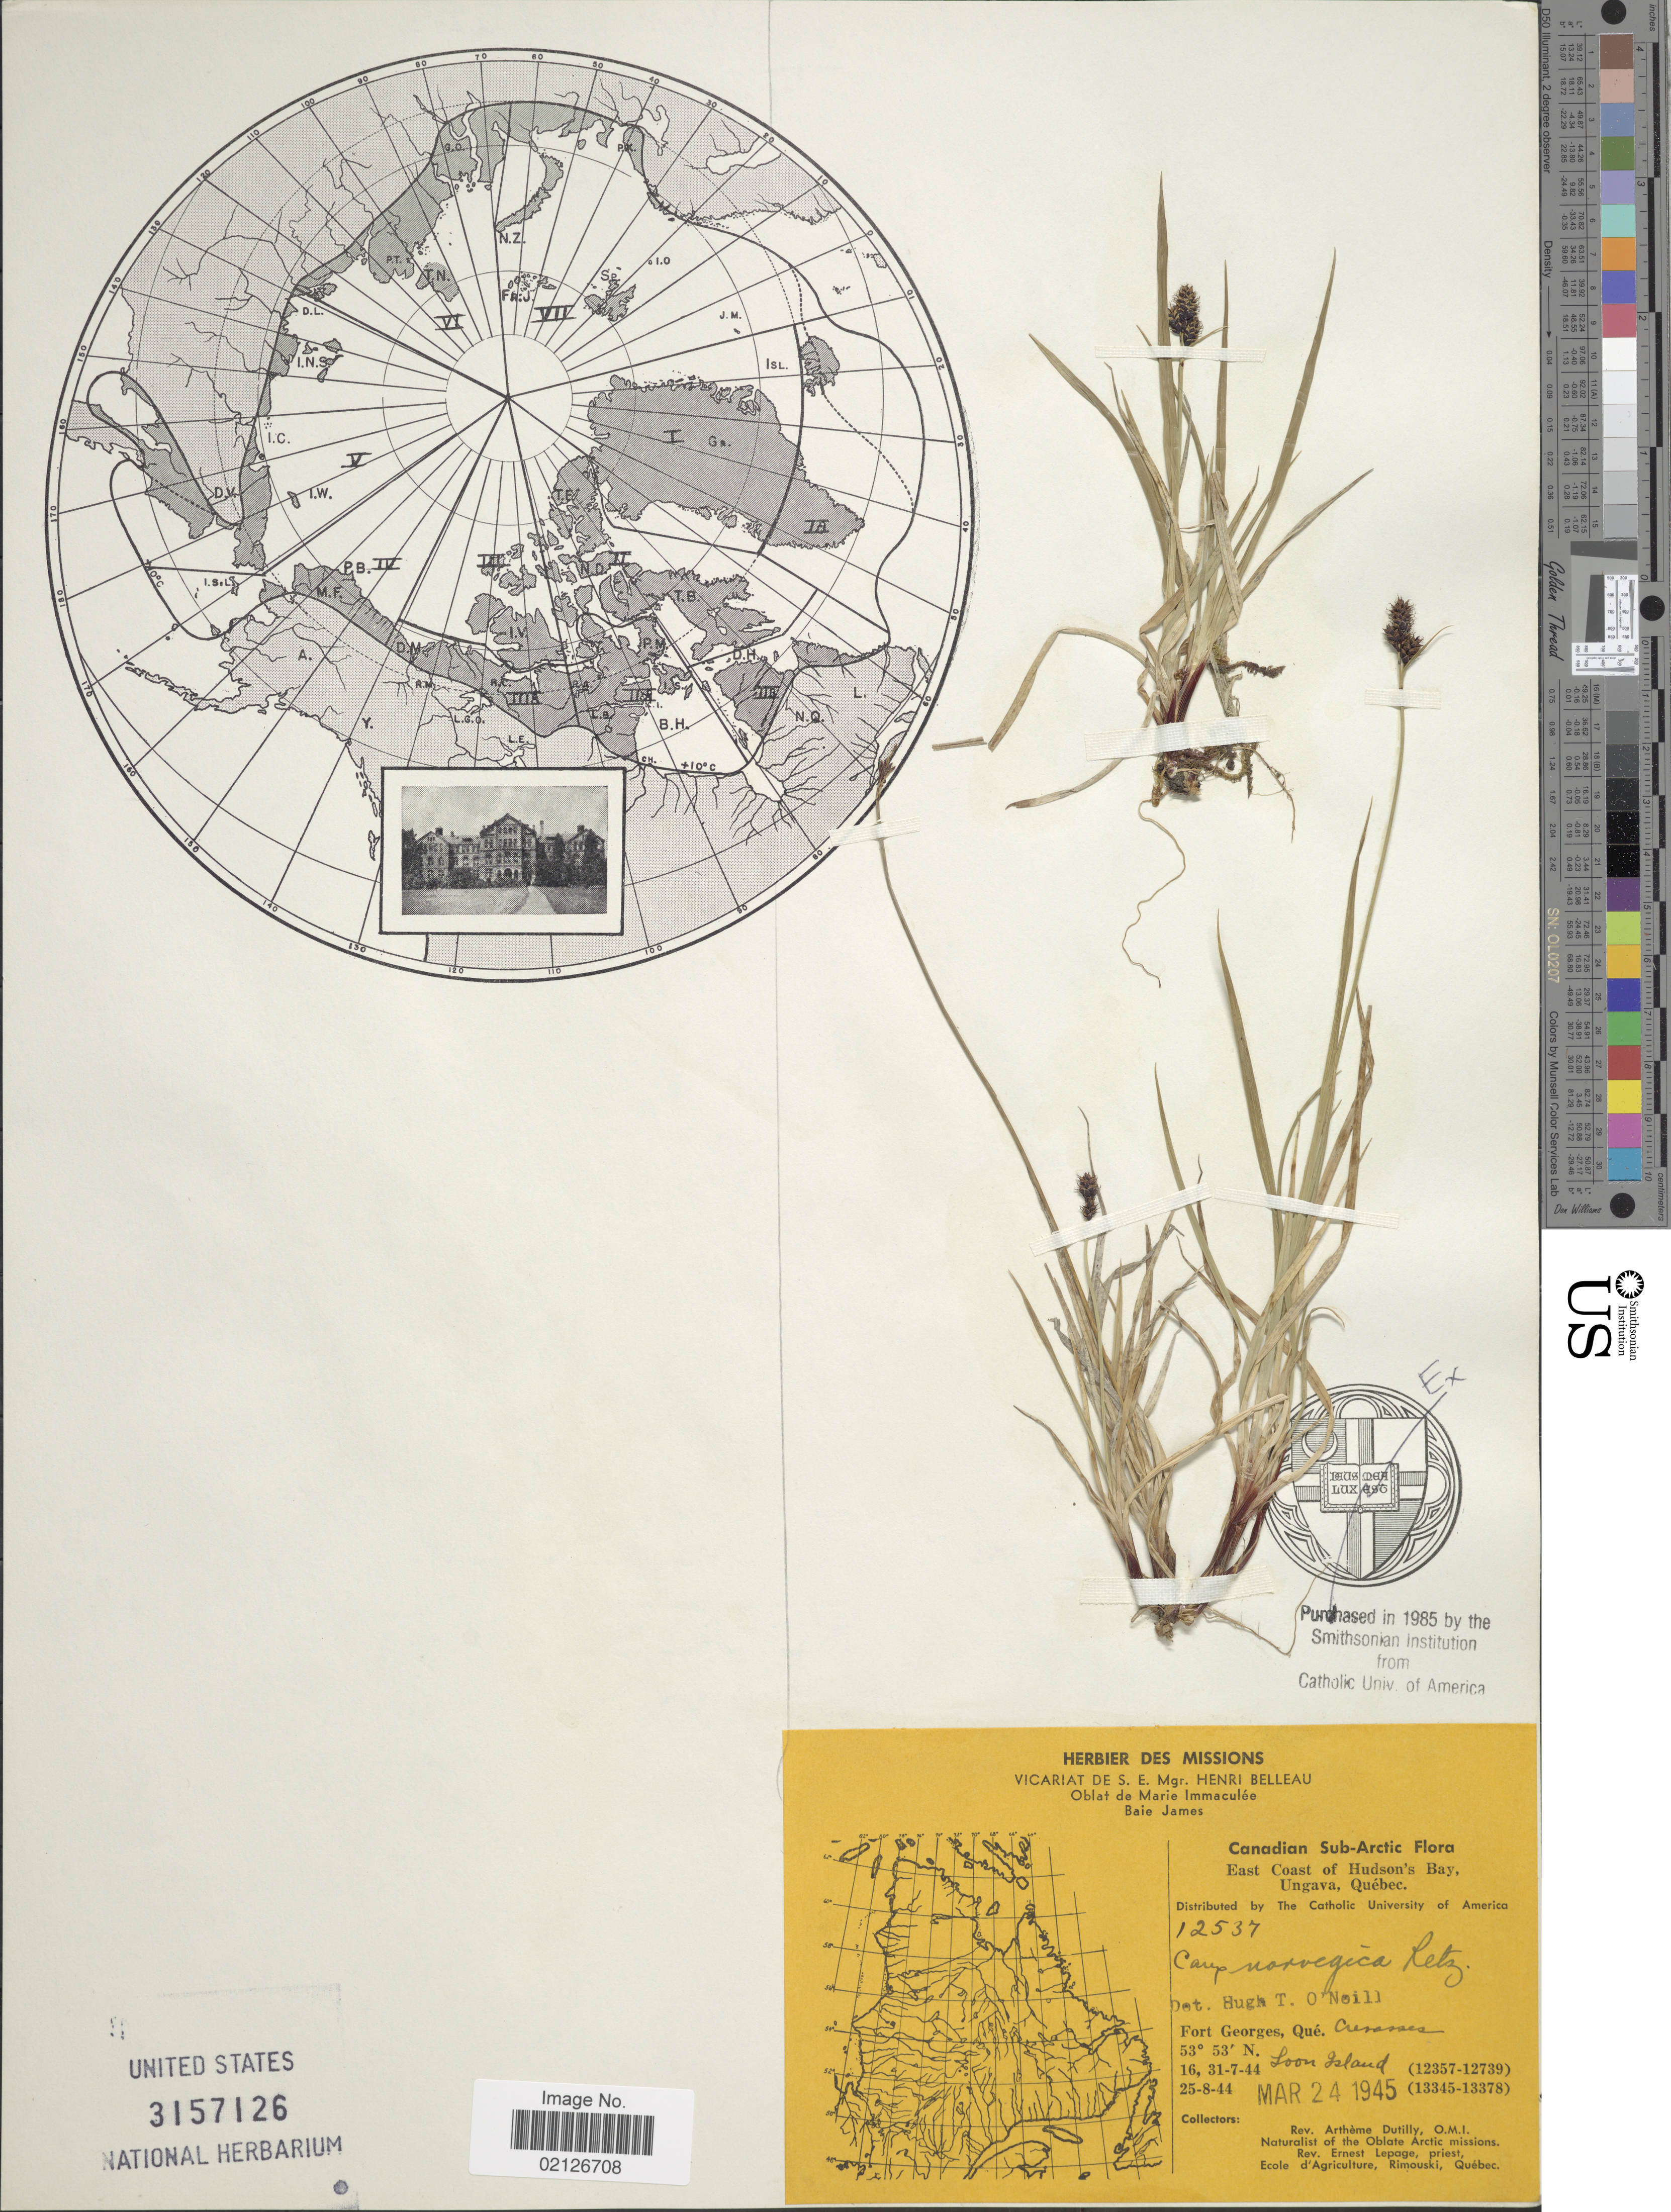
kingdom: Plantae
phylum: Tracheophyta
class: Liliopsida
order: Poales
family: Cyperaceae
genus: Carex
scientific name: Carex norvegica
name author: Retz.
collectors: A. Dutilly & E. Lepage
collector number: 12537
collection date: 1945-03-24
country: Canada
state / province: Quebec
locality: Canadian Sub-Arctic, East Coast of Hudson's Bay, Ungava, Fort Georges, Crevasses, Loon Island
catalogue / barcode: US 3157126